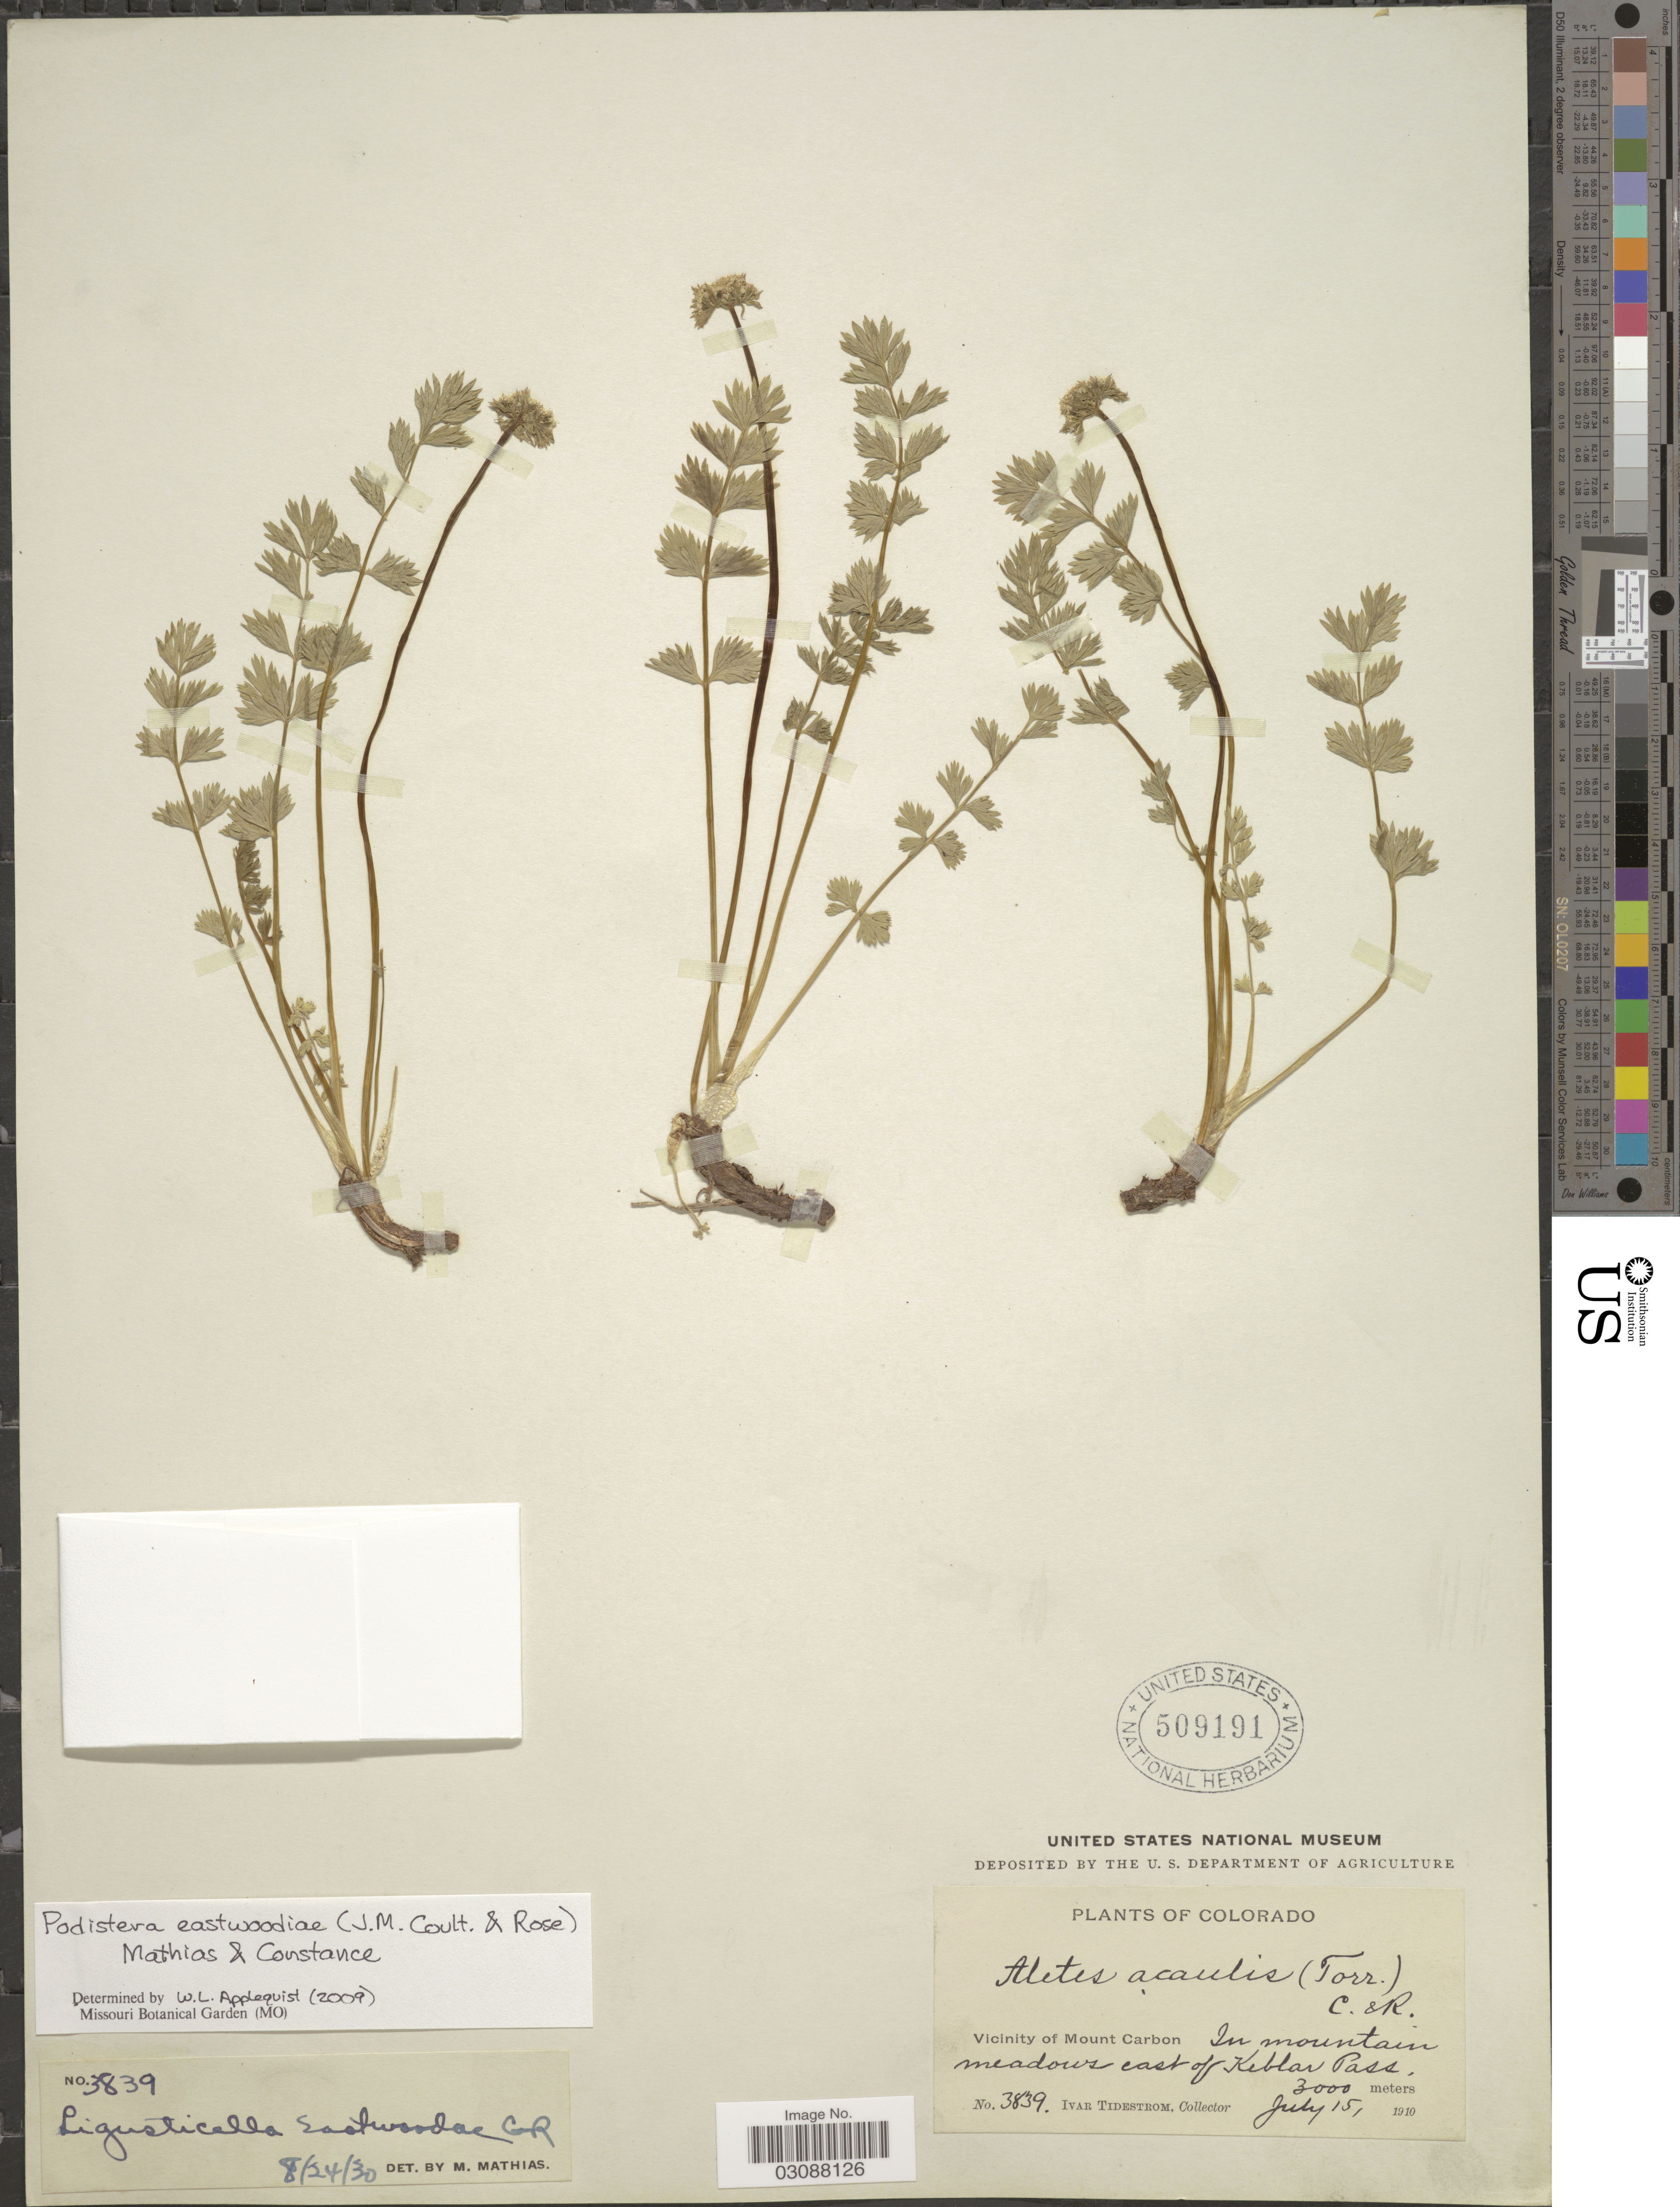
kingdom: Plantae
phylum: Tracheophyta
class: Magnoliopsida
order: Apiales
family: Apiaceae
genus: Podistera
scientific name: Podistera eastwoodiae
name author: (J.M. Coult. & Rose) Mathias & Constance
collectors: I. F. Tidestrom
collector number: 3839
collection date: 1910-07-15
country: United States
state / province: Colorado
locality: Vicinity of Mount Carbon. In mountain meadows east of Keblar Pass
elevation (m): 3000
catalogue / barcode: US 509191